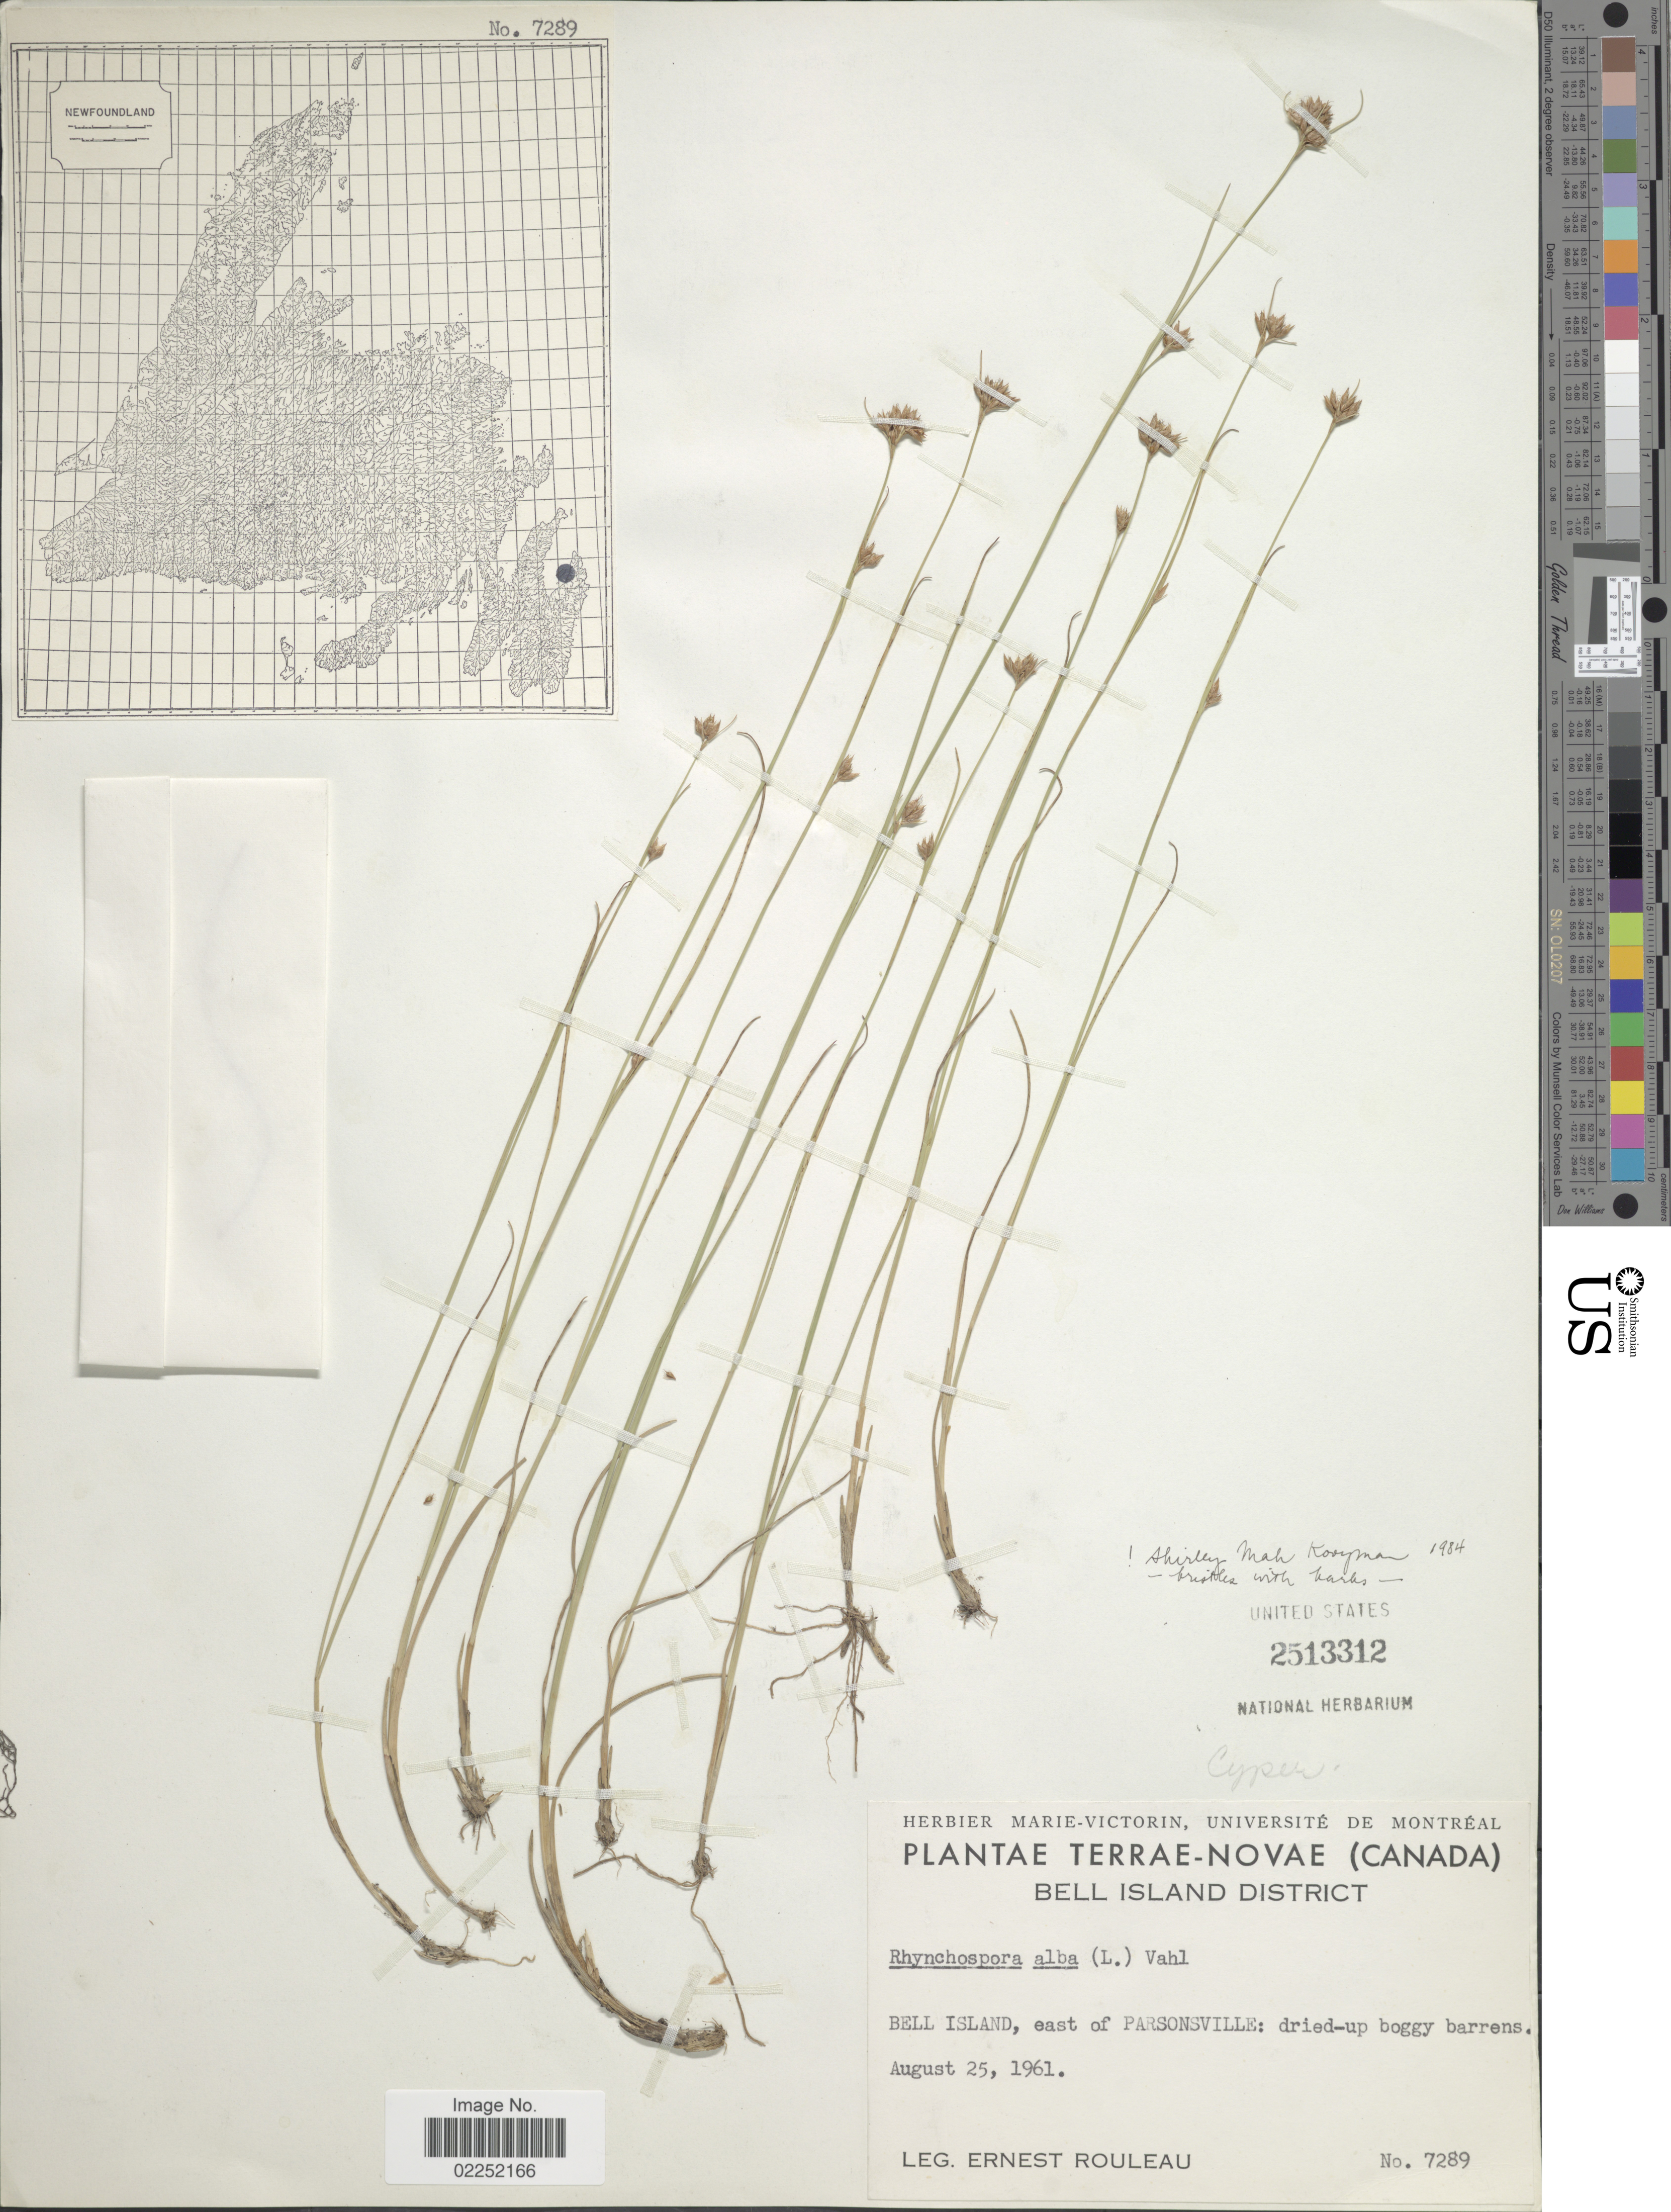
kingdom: Plantae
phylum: Tracheophyta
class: Liliopsida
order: Poales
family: Cyperaceae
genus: Rhynchospora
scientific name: Rhynchospora alba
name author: (L.) Vahl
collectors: E. Rouleau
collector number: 7289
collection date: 1961-08-25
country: Canada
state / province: Newfoundland and Labrador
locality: Terrae-Novae, Bell Island District, Bell Island, east of Parsonville: dried-up boggy barrens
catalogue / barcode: US 2513312